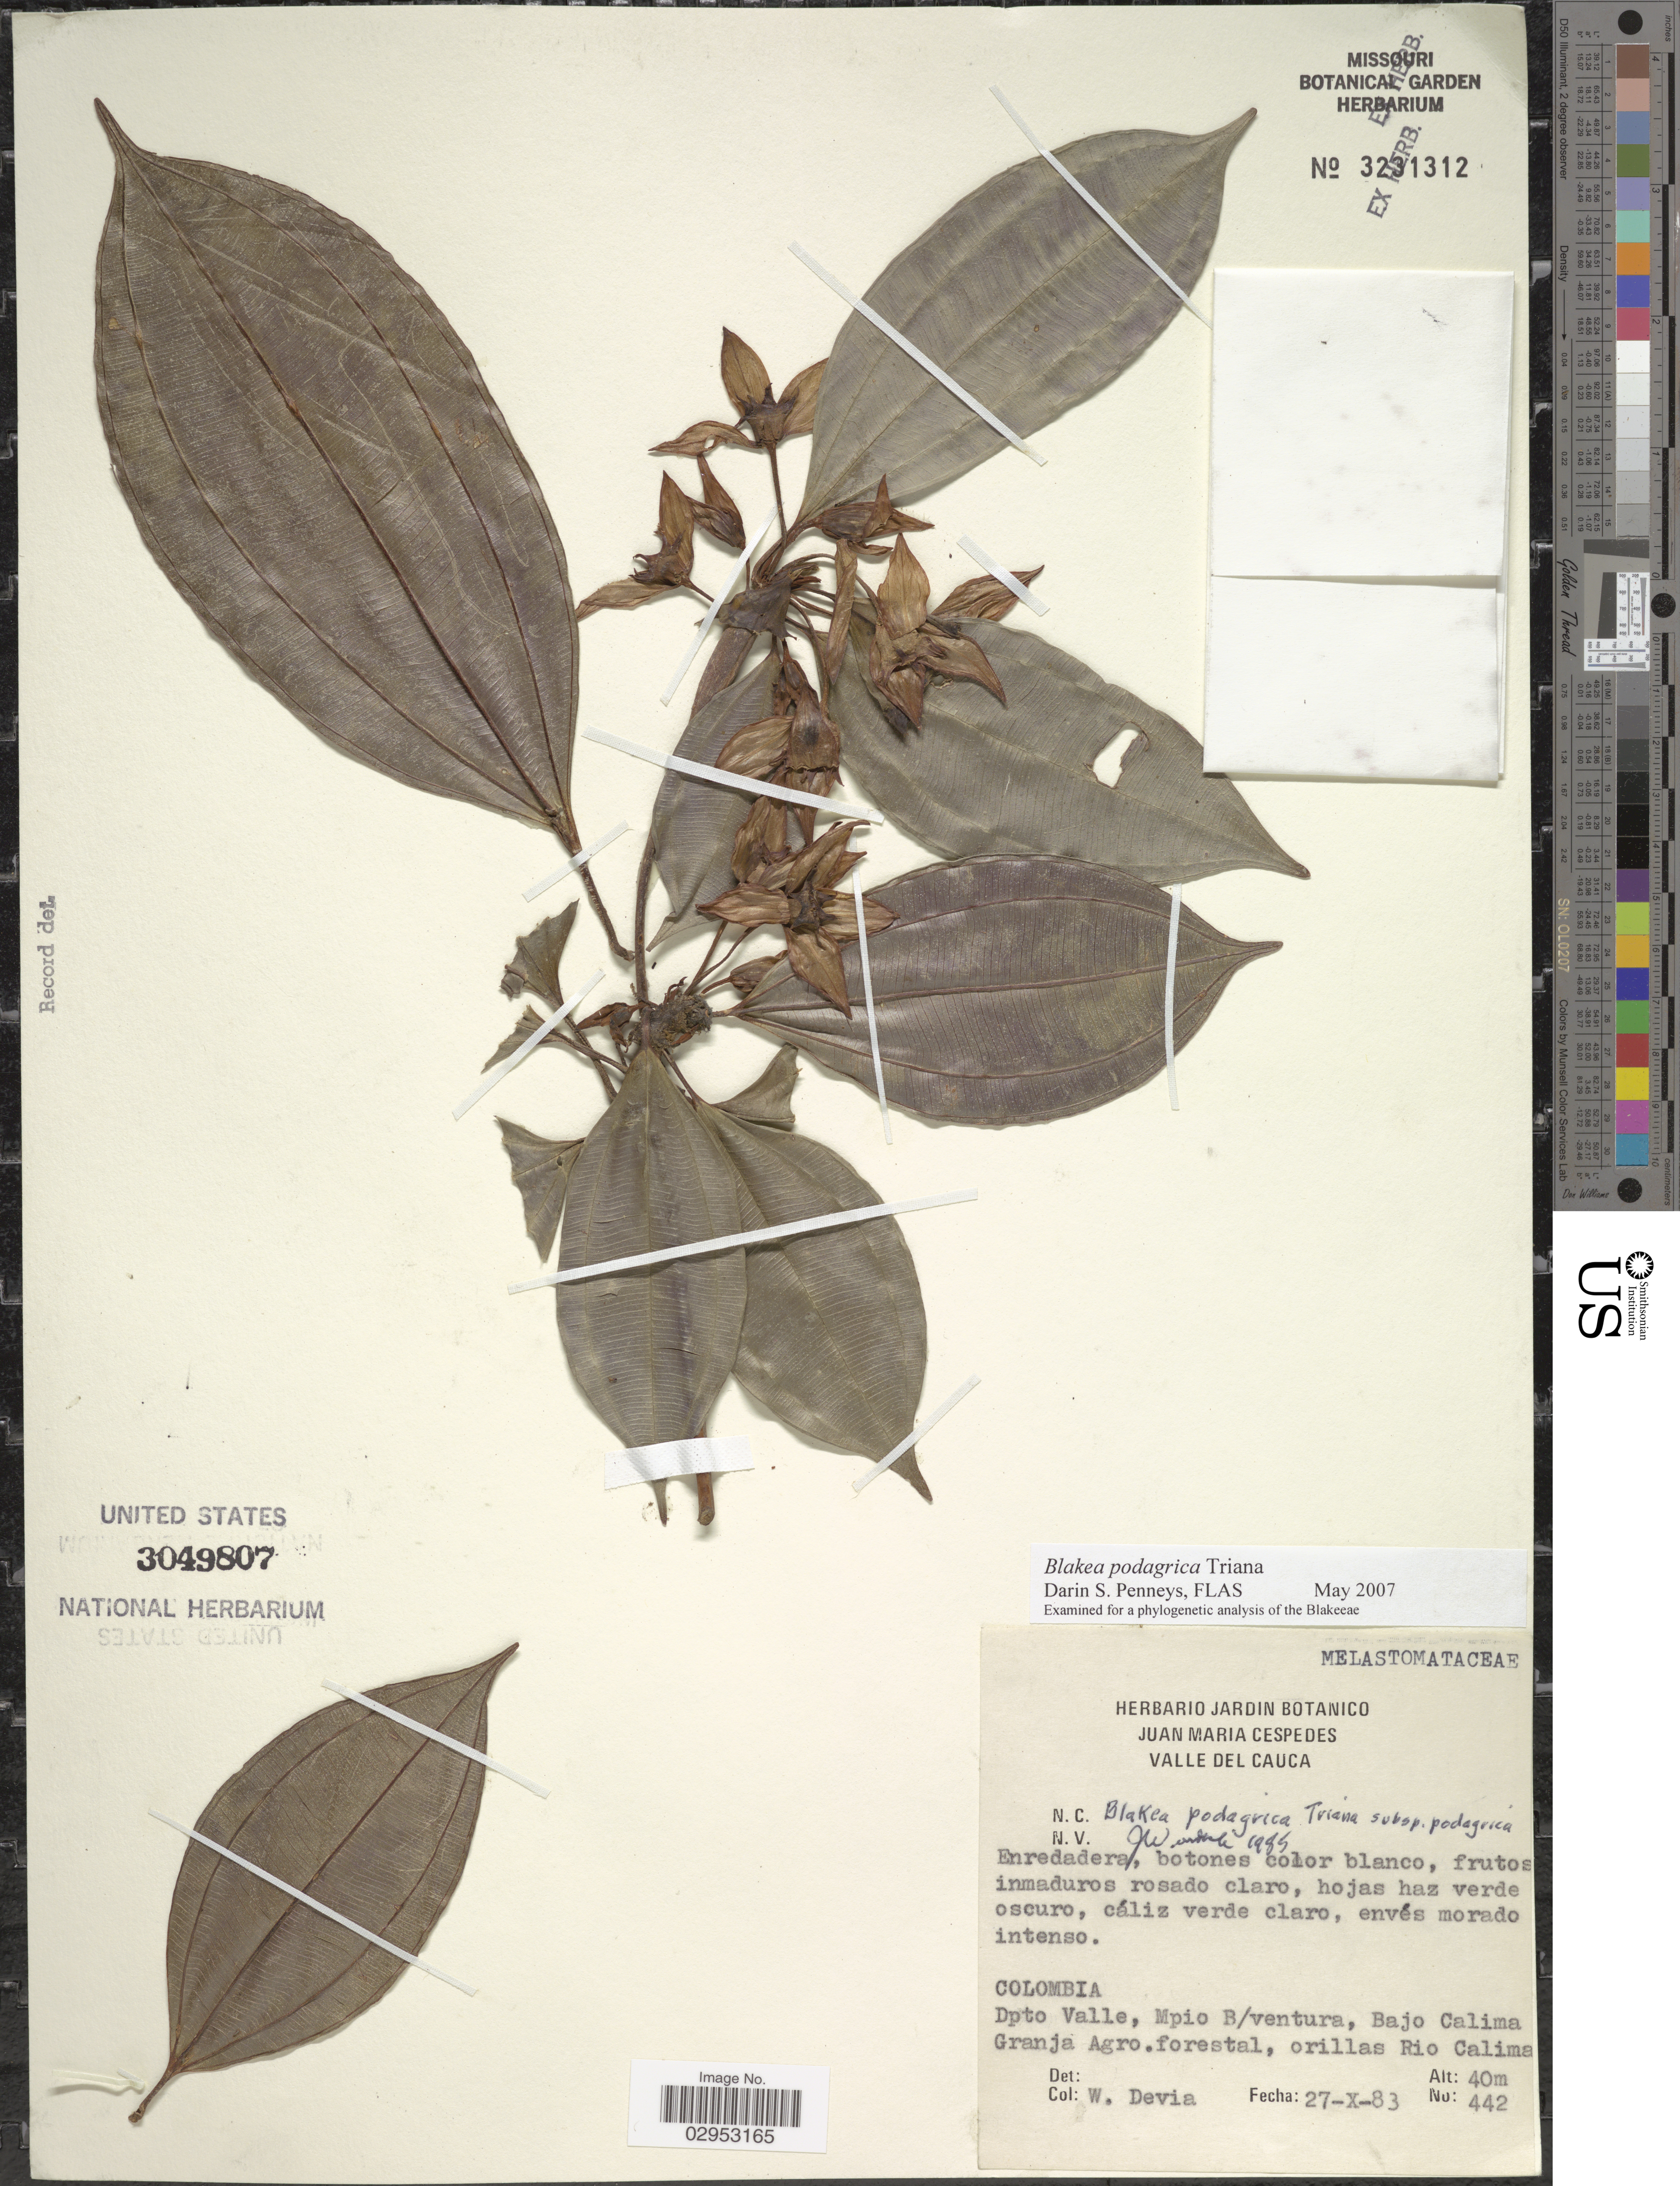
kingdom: Plantae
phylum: Tracheophyta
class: Magnoliopsida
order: Myrtales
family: Melastomataceae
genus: Blakea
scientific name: Blakea podagrica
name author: Triana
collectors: W. Devia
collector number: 442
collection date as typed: Transcribed d/m/y: 27/10/83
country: Colombia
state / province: Valle del Cauca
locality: Dpto Valle, Mpio B/ventura, bajo Calima Granja Agro. forestal, orillas Rio Calima.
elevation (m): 12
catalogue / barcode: US 3049807